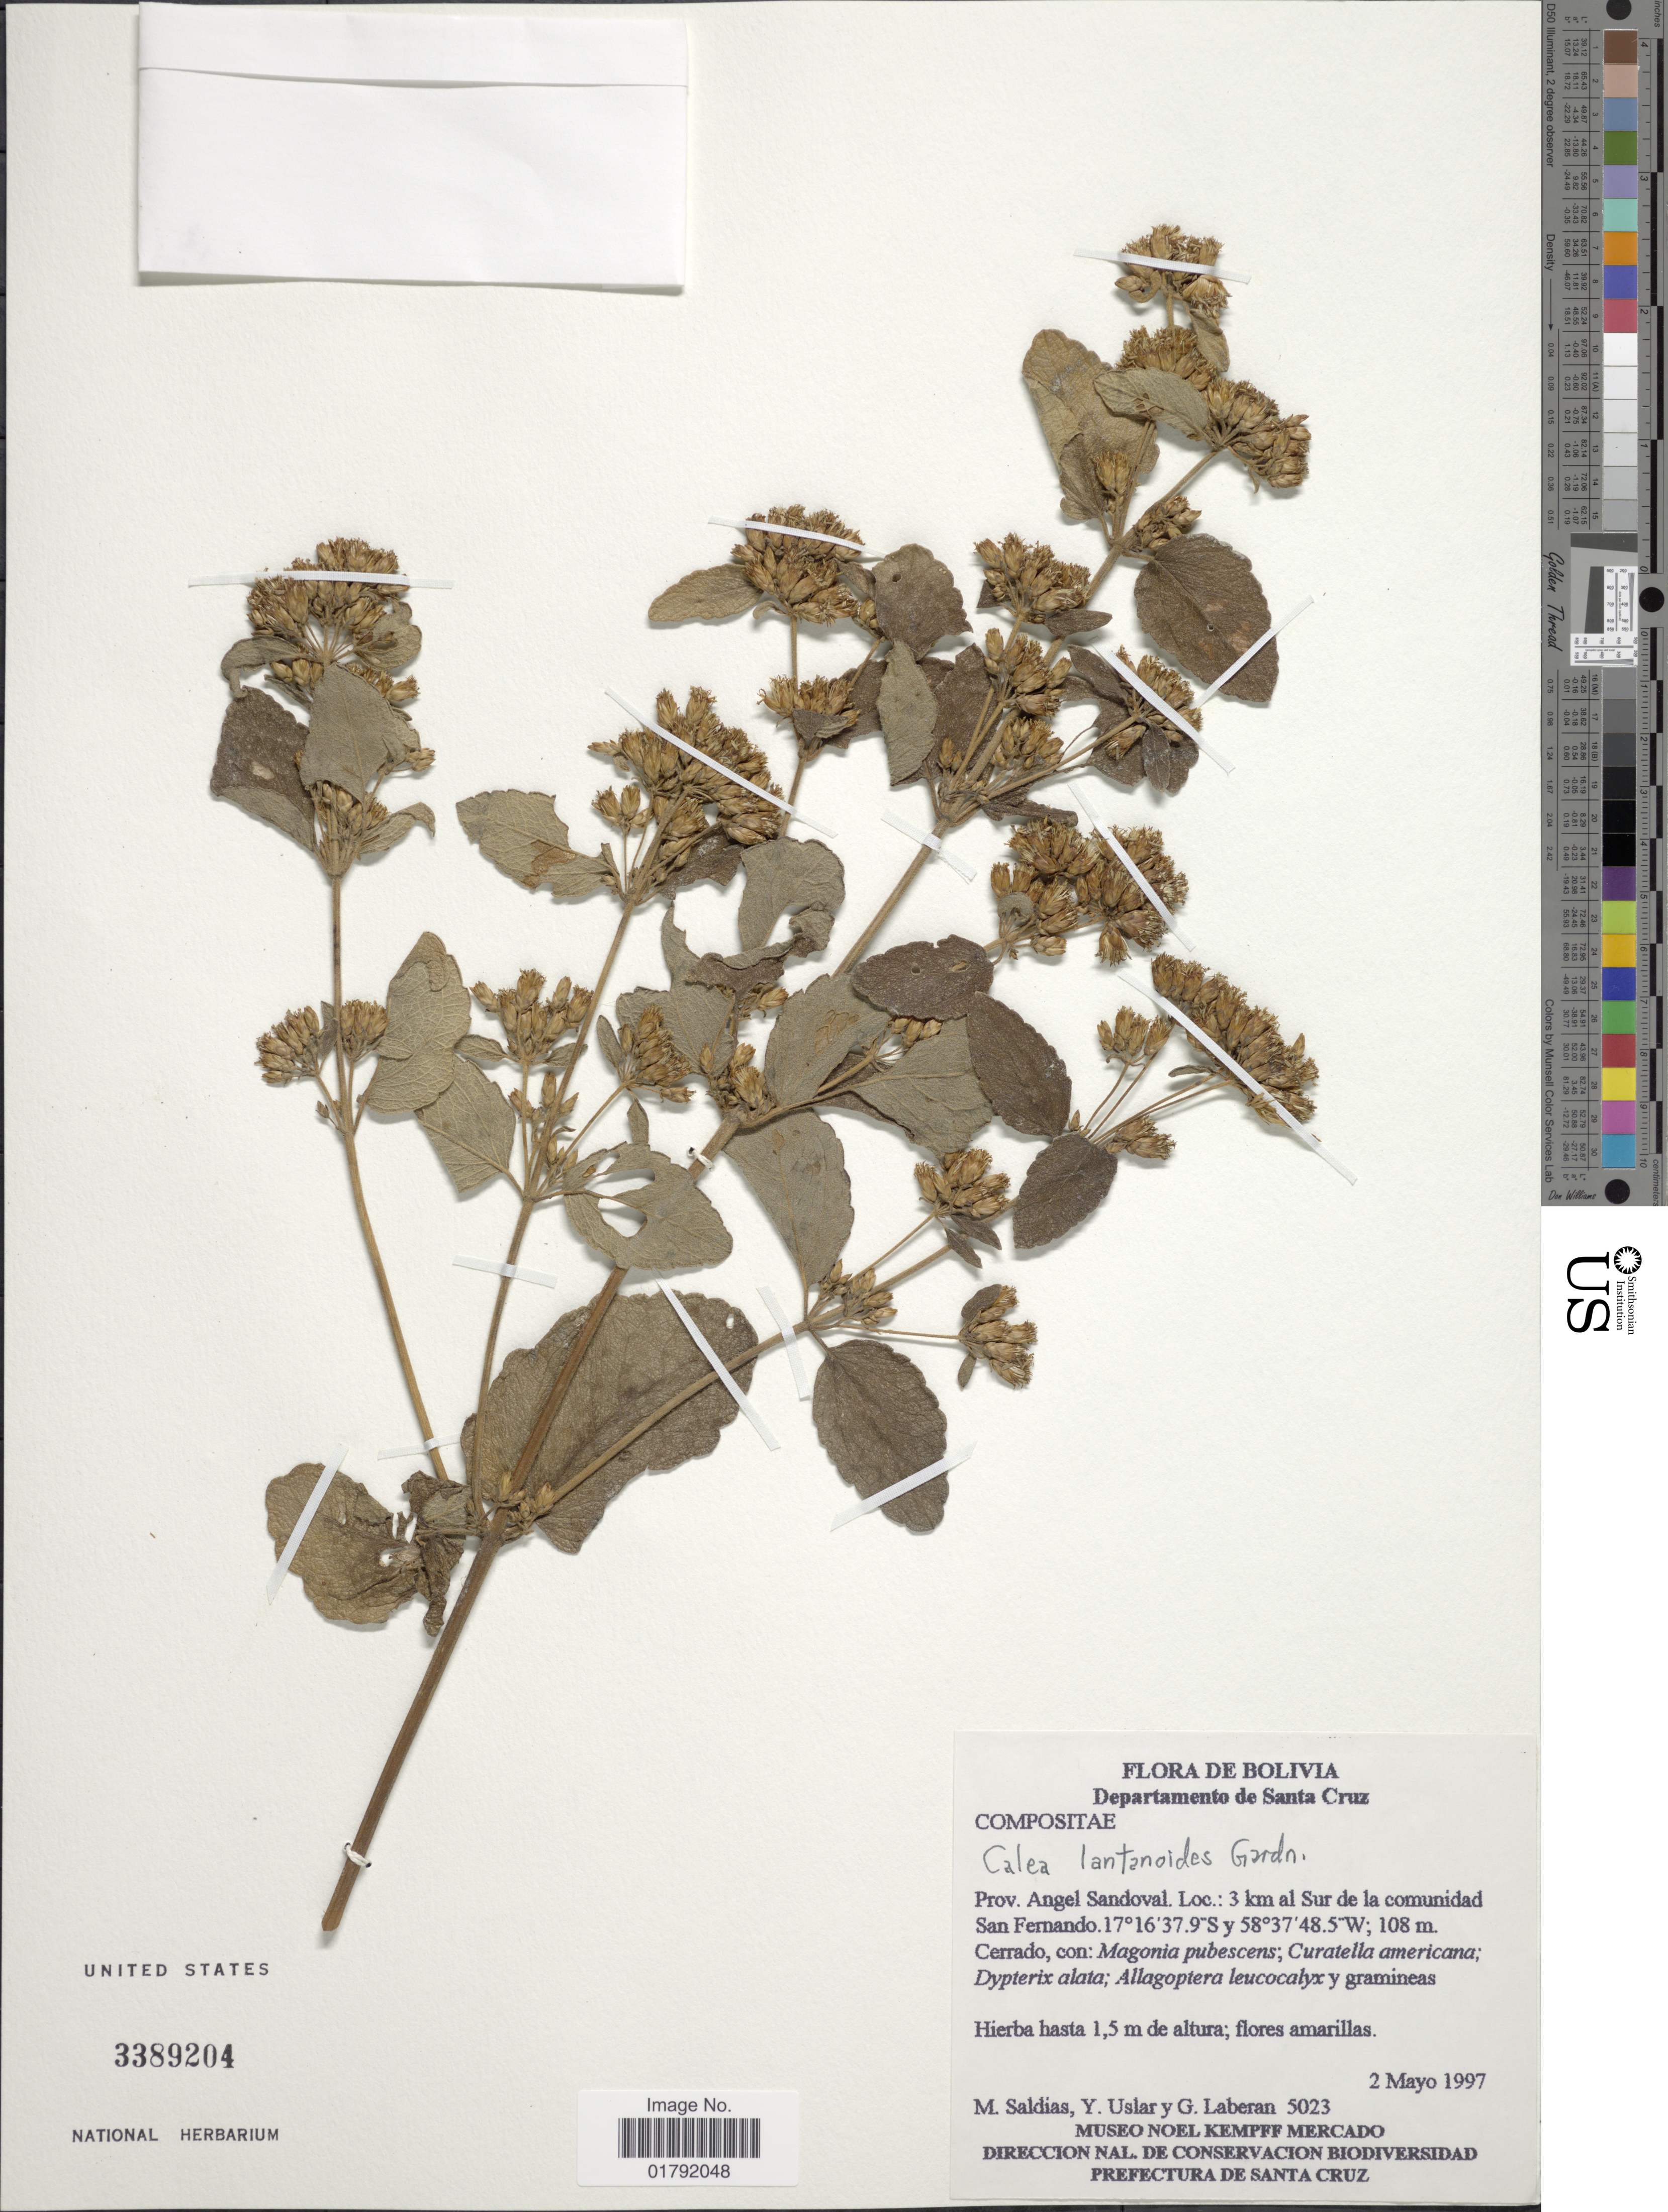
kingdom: Plantae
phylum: Tracheophyta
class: Magnoliopsida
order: Asterales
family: Asteraceae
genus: Calea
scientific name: Calea lantanoides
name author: Gardner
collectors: M. Saldias, Y. Uslar & G. Laberan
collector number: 5023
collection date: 1997-05-02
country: Bolivia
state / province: Santa Cruz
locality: Prov. Angel Sandoval, Loc.: 3 km al Sur de la comunidad San Fernando, cerrado.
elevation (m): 108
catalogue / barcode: US 3389204